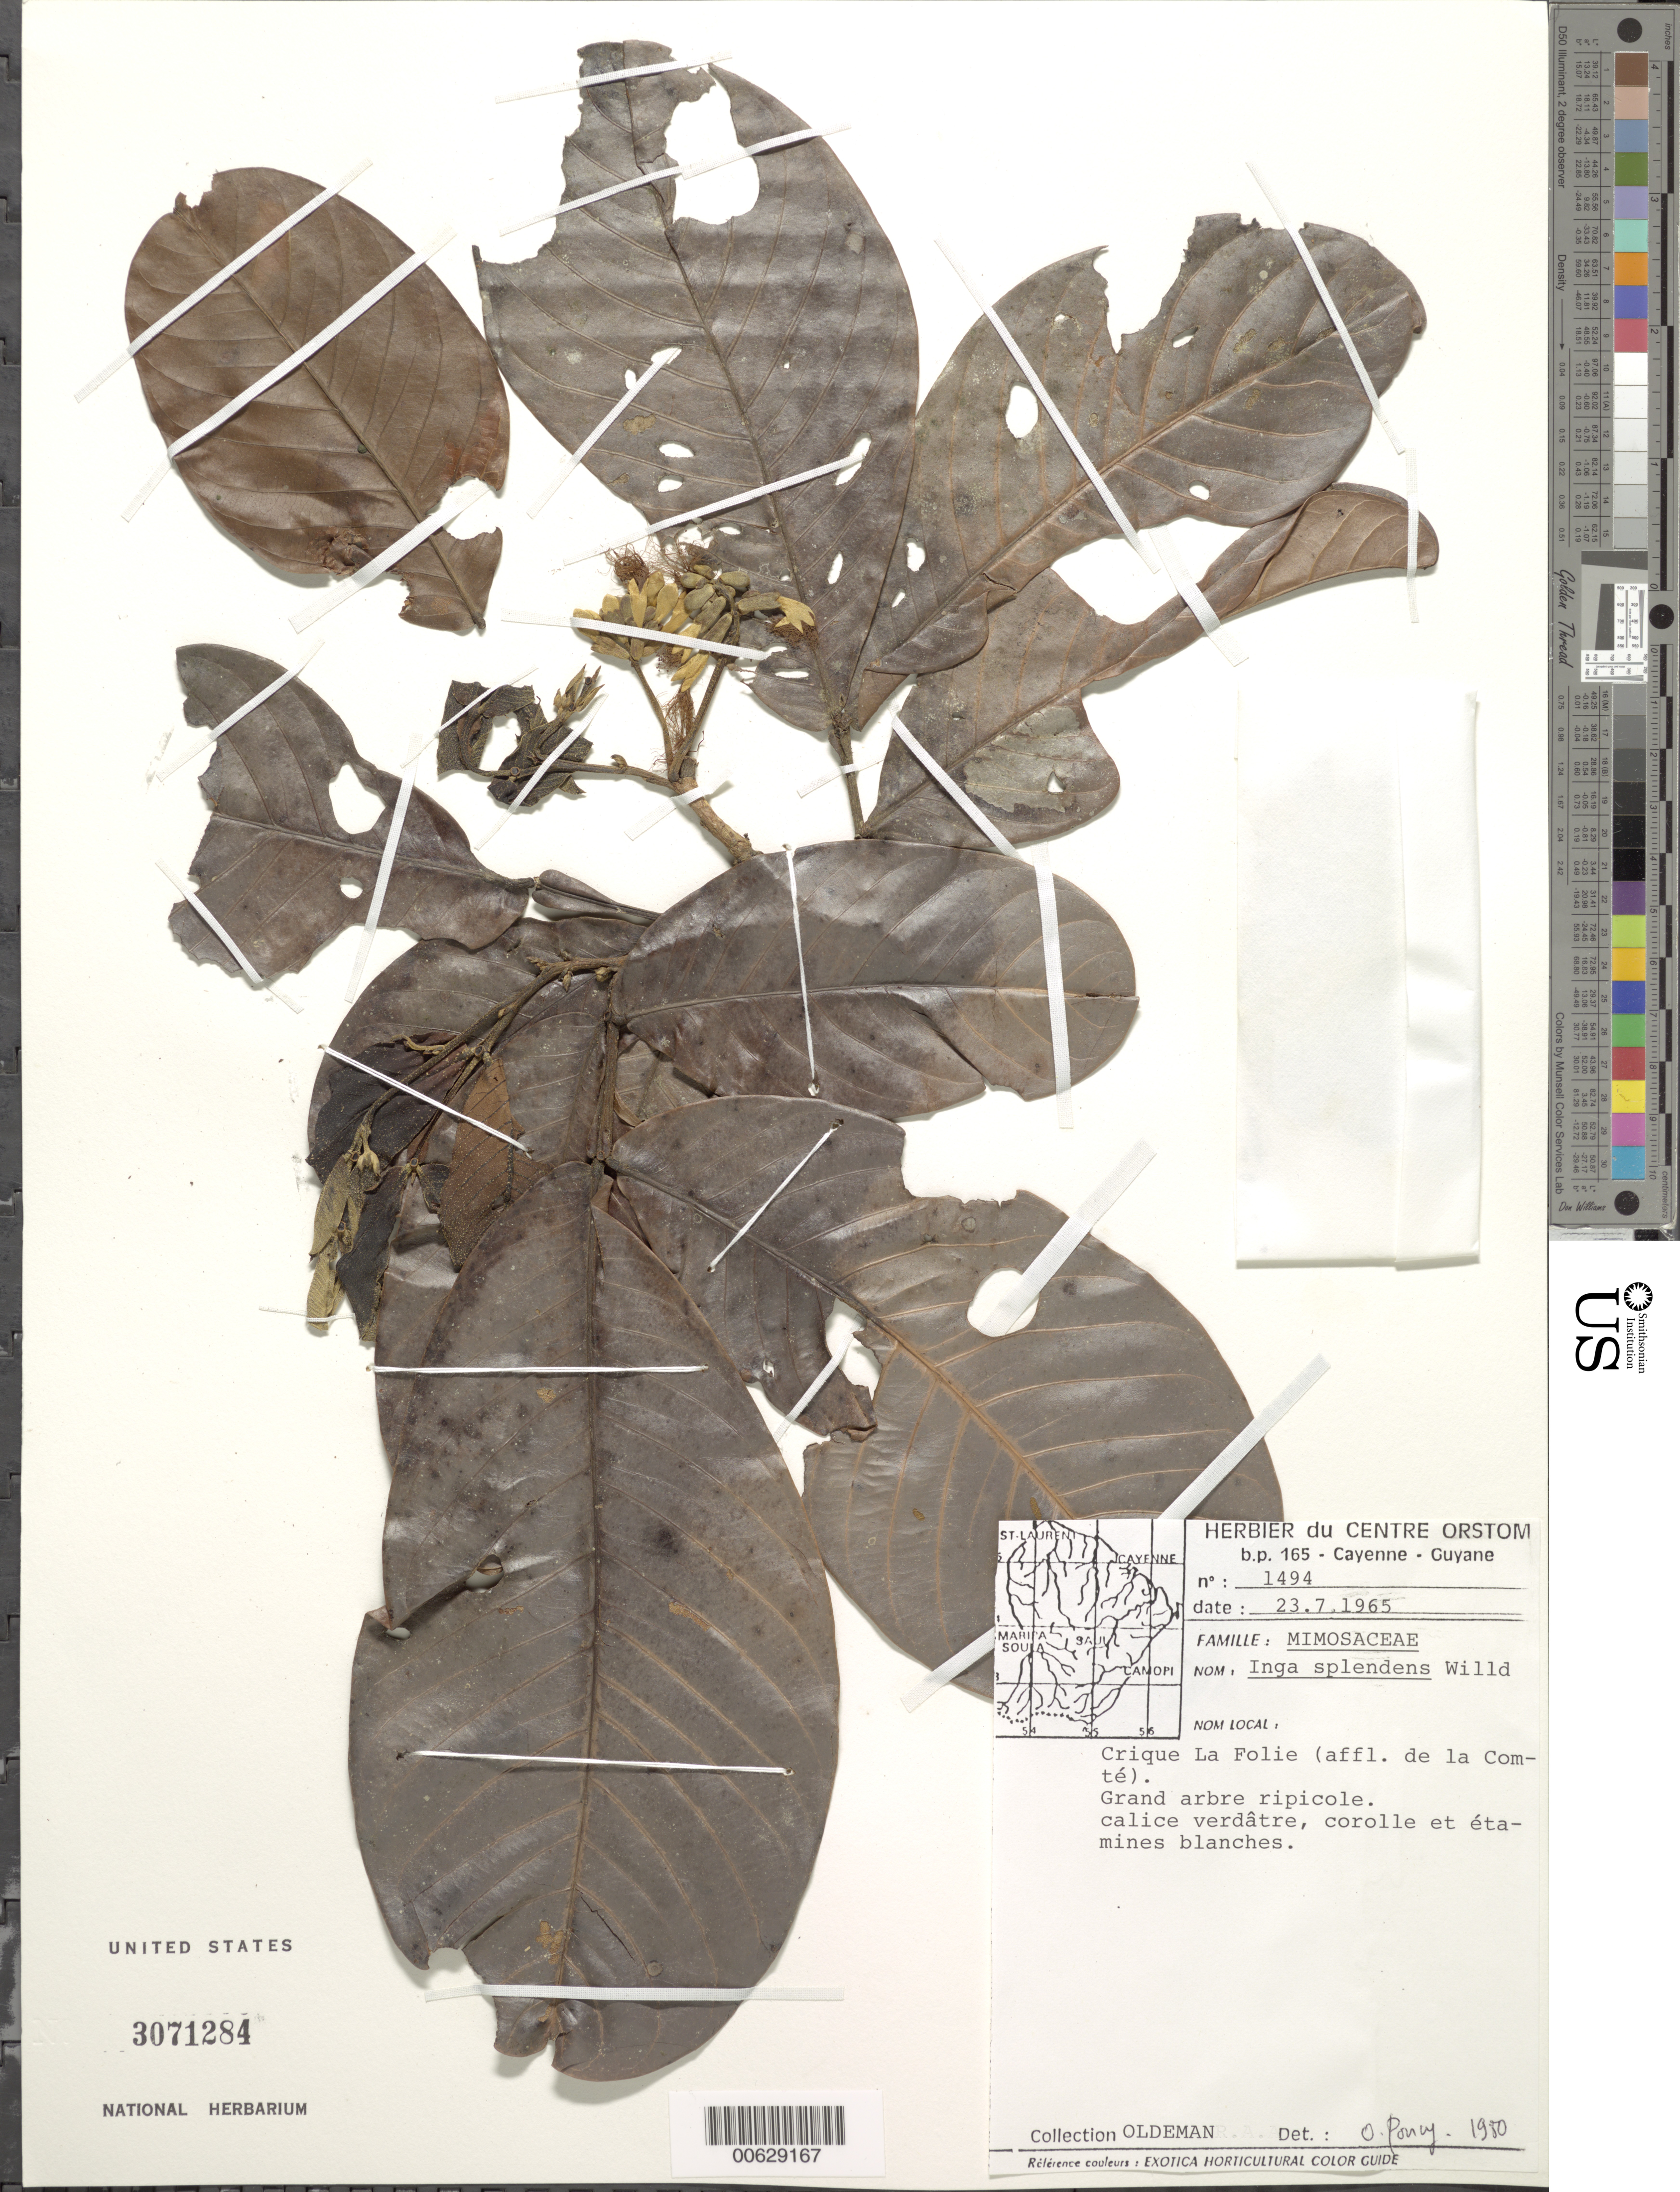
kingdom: Plantae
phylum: Tracheophyta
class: Magnoliopsida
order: Fabales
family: Fabaceae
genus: Inga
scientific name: Inga splendens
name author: Willd.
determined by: Poncy, O.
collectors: R. Oldeman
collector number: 1494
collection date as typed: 23-Jul-65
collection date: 1965-07-23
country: French Guiana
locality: Crique de la Folie (affl. de Comté)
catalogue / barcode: US 3071284